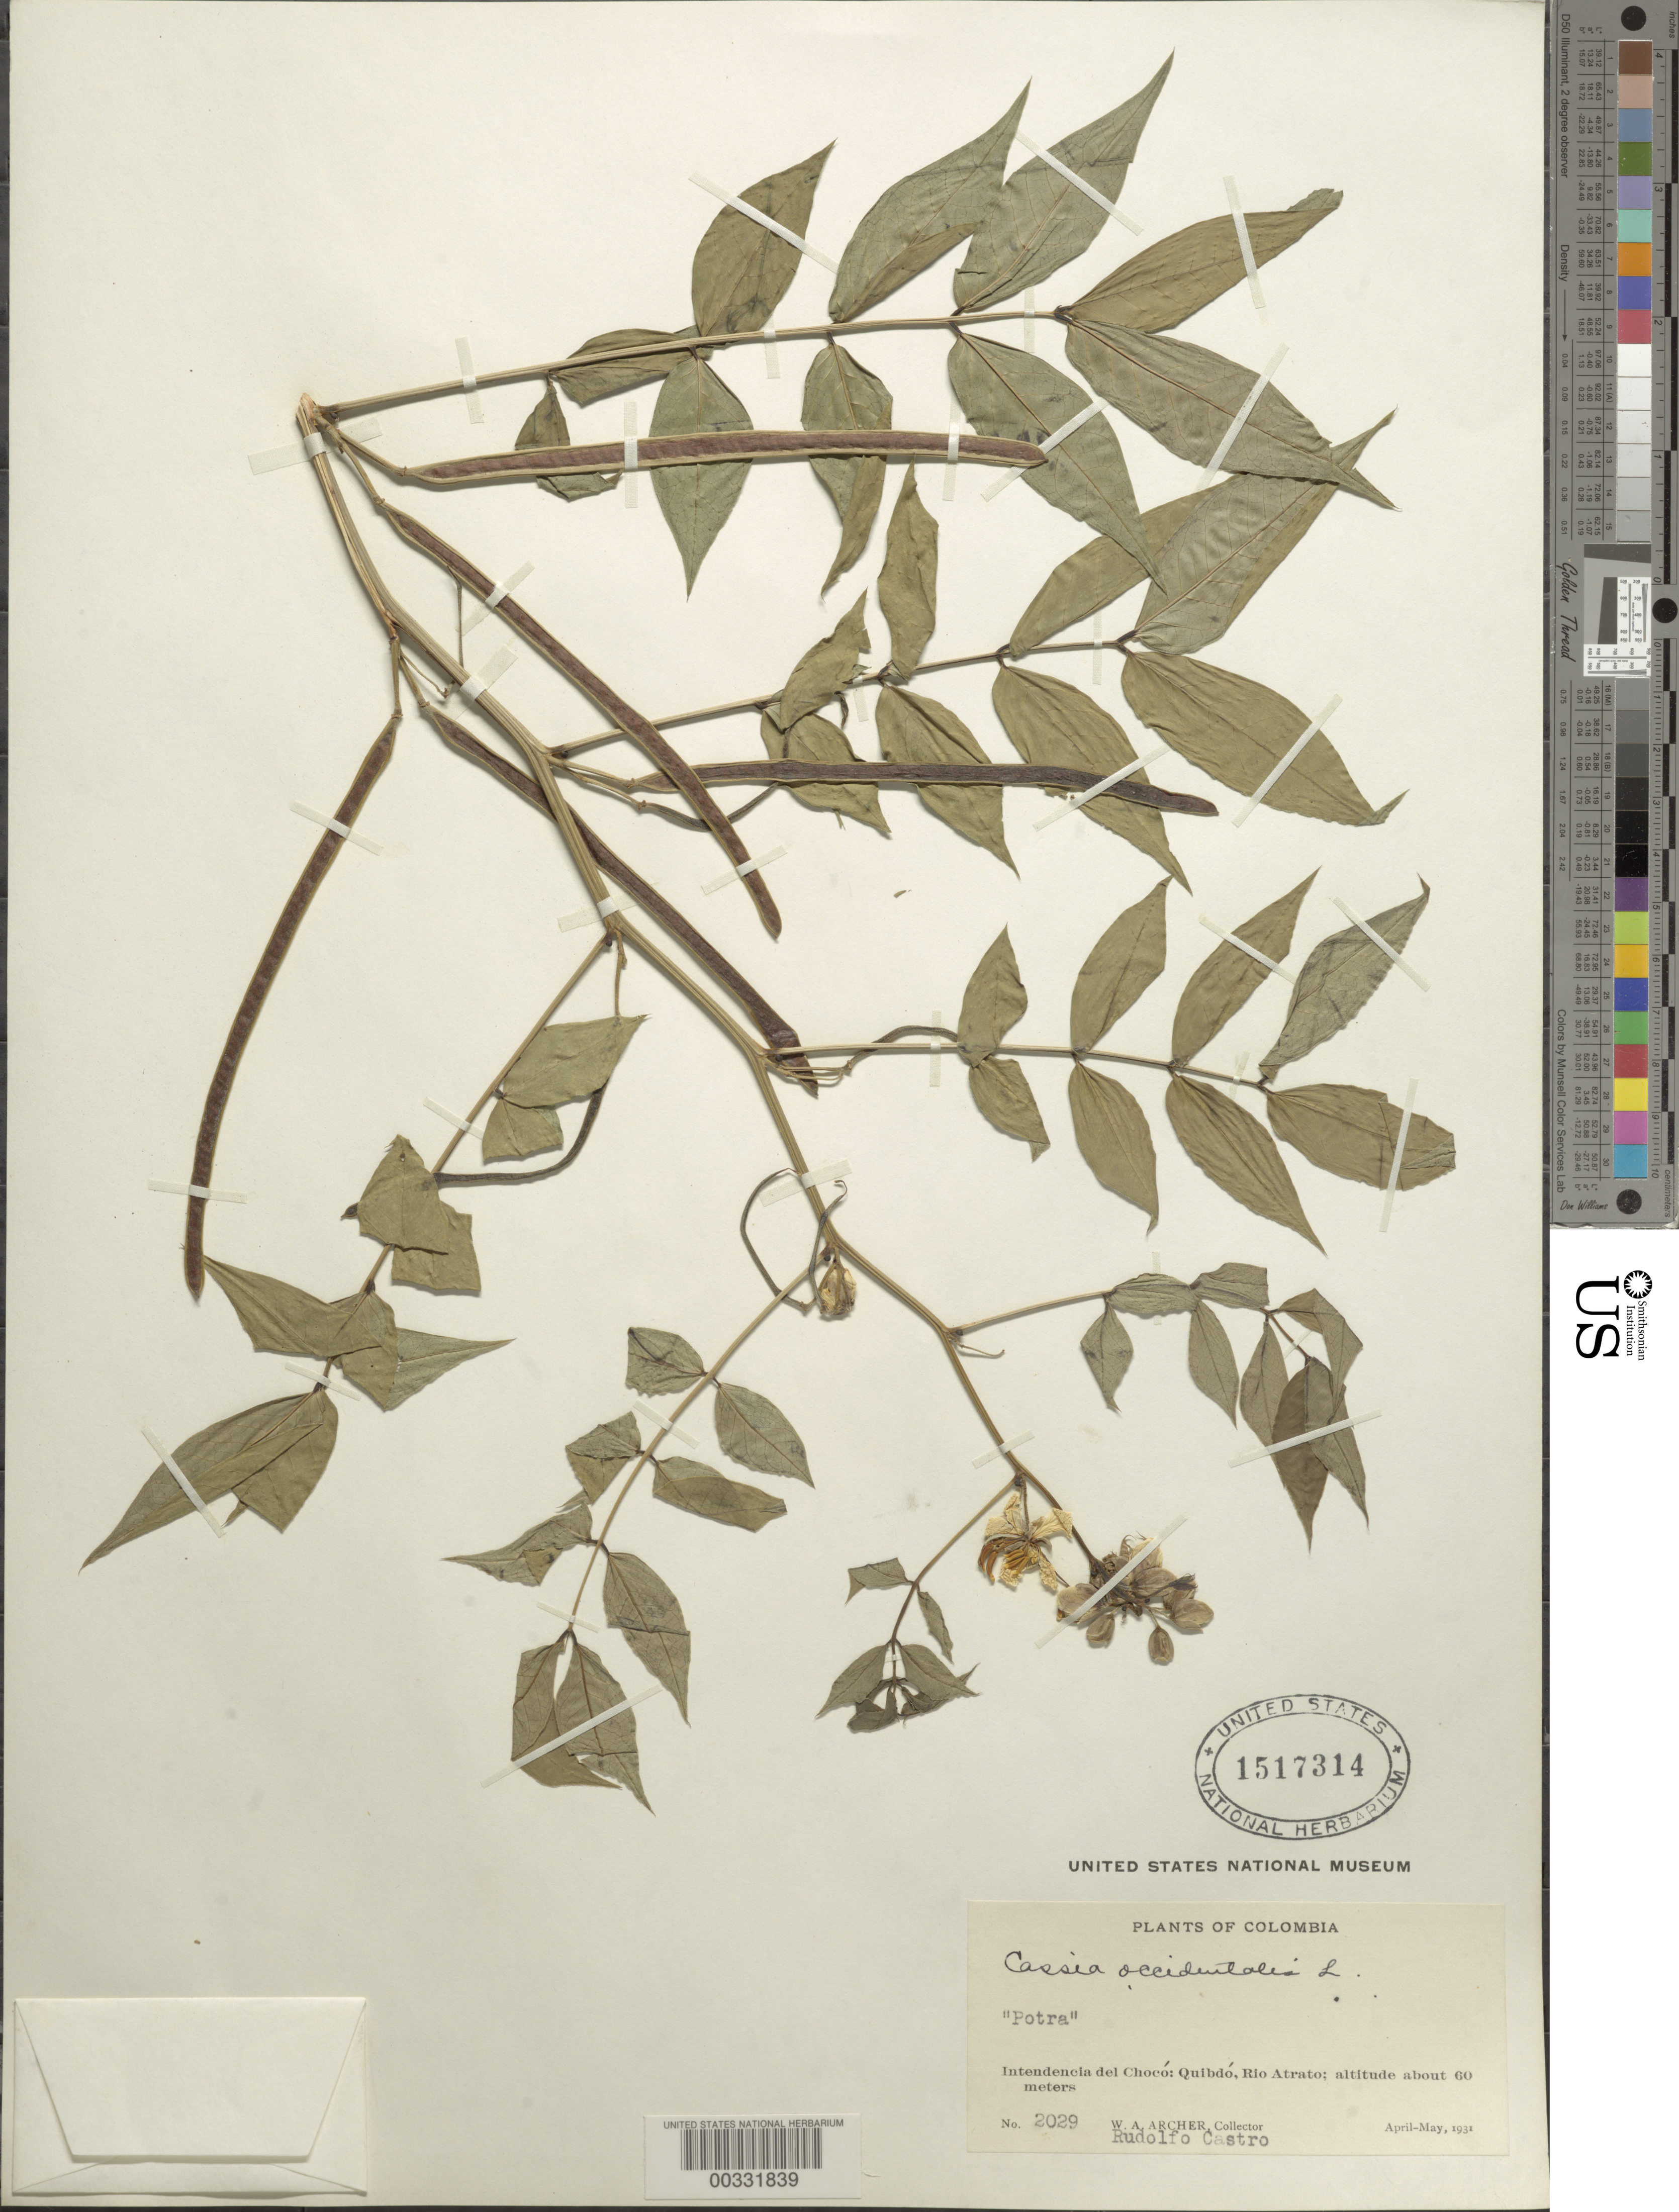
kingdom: Plantae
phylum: Tracheophyta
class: Magnoliopsida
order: Fabales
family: Fabaceae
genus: Senna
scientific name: Senna occidentalis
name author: (L.) Link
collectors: W. A. Archer & R. Castro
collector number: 2029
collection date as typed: Apr 1931 to -- May 1931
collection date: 1931-04/1931-05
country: Colombia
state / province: Chocó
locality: Quibdo, Rio Atrato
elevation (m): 60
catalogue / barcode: US 1517314